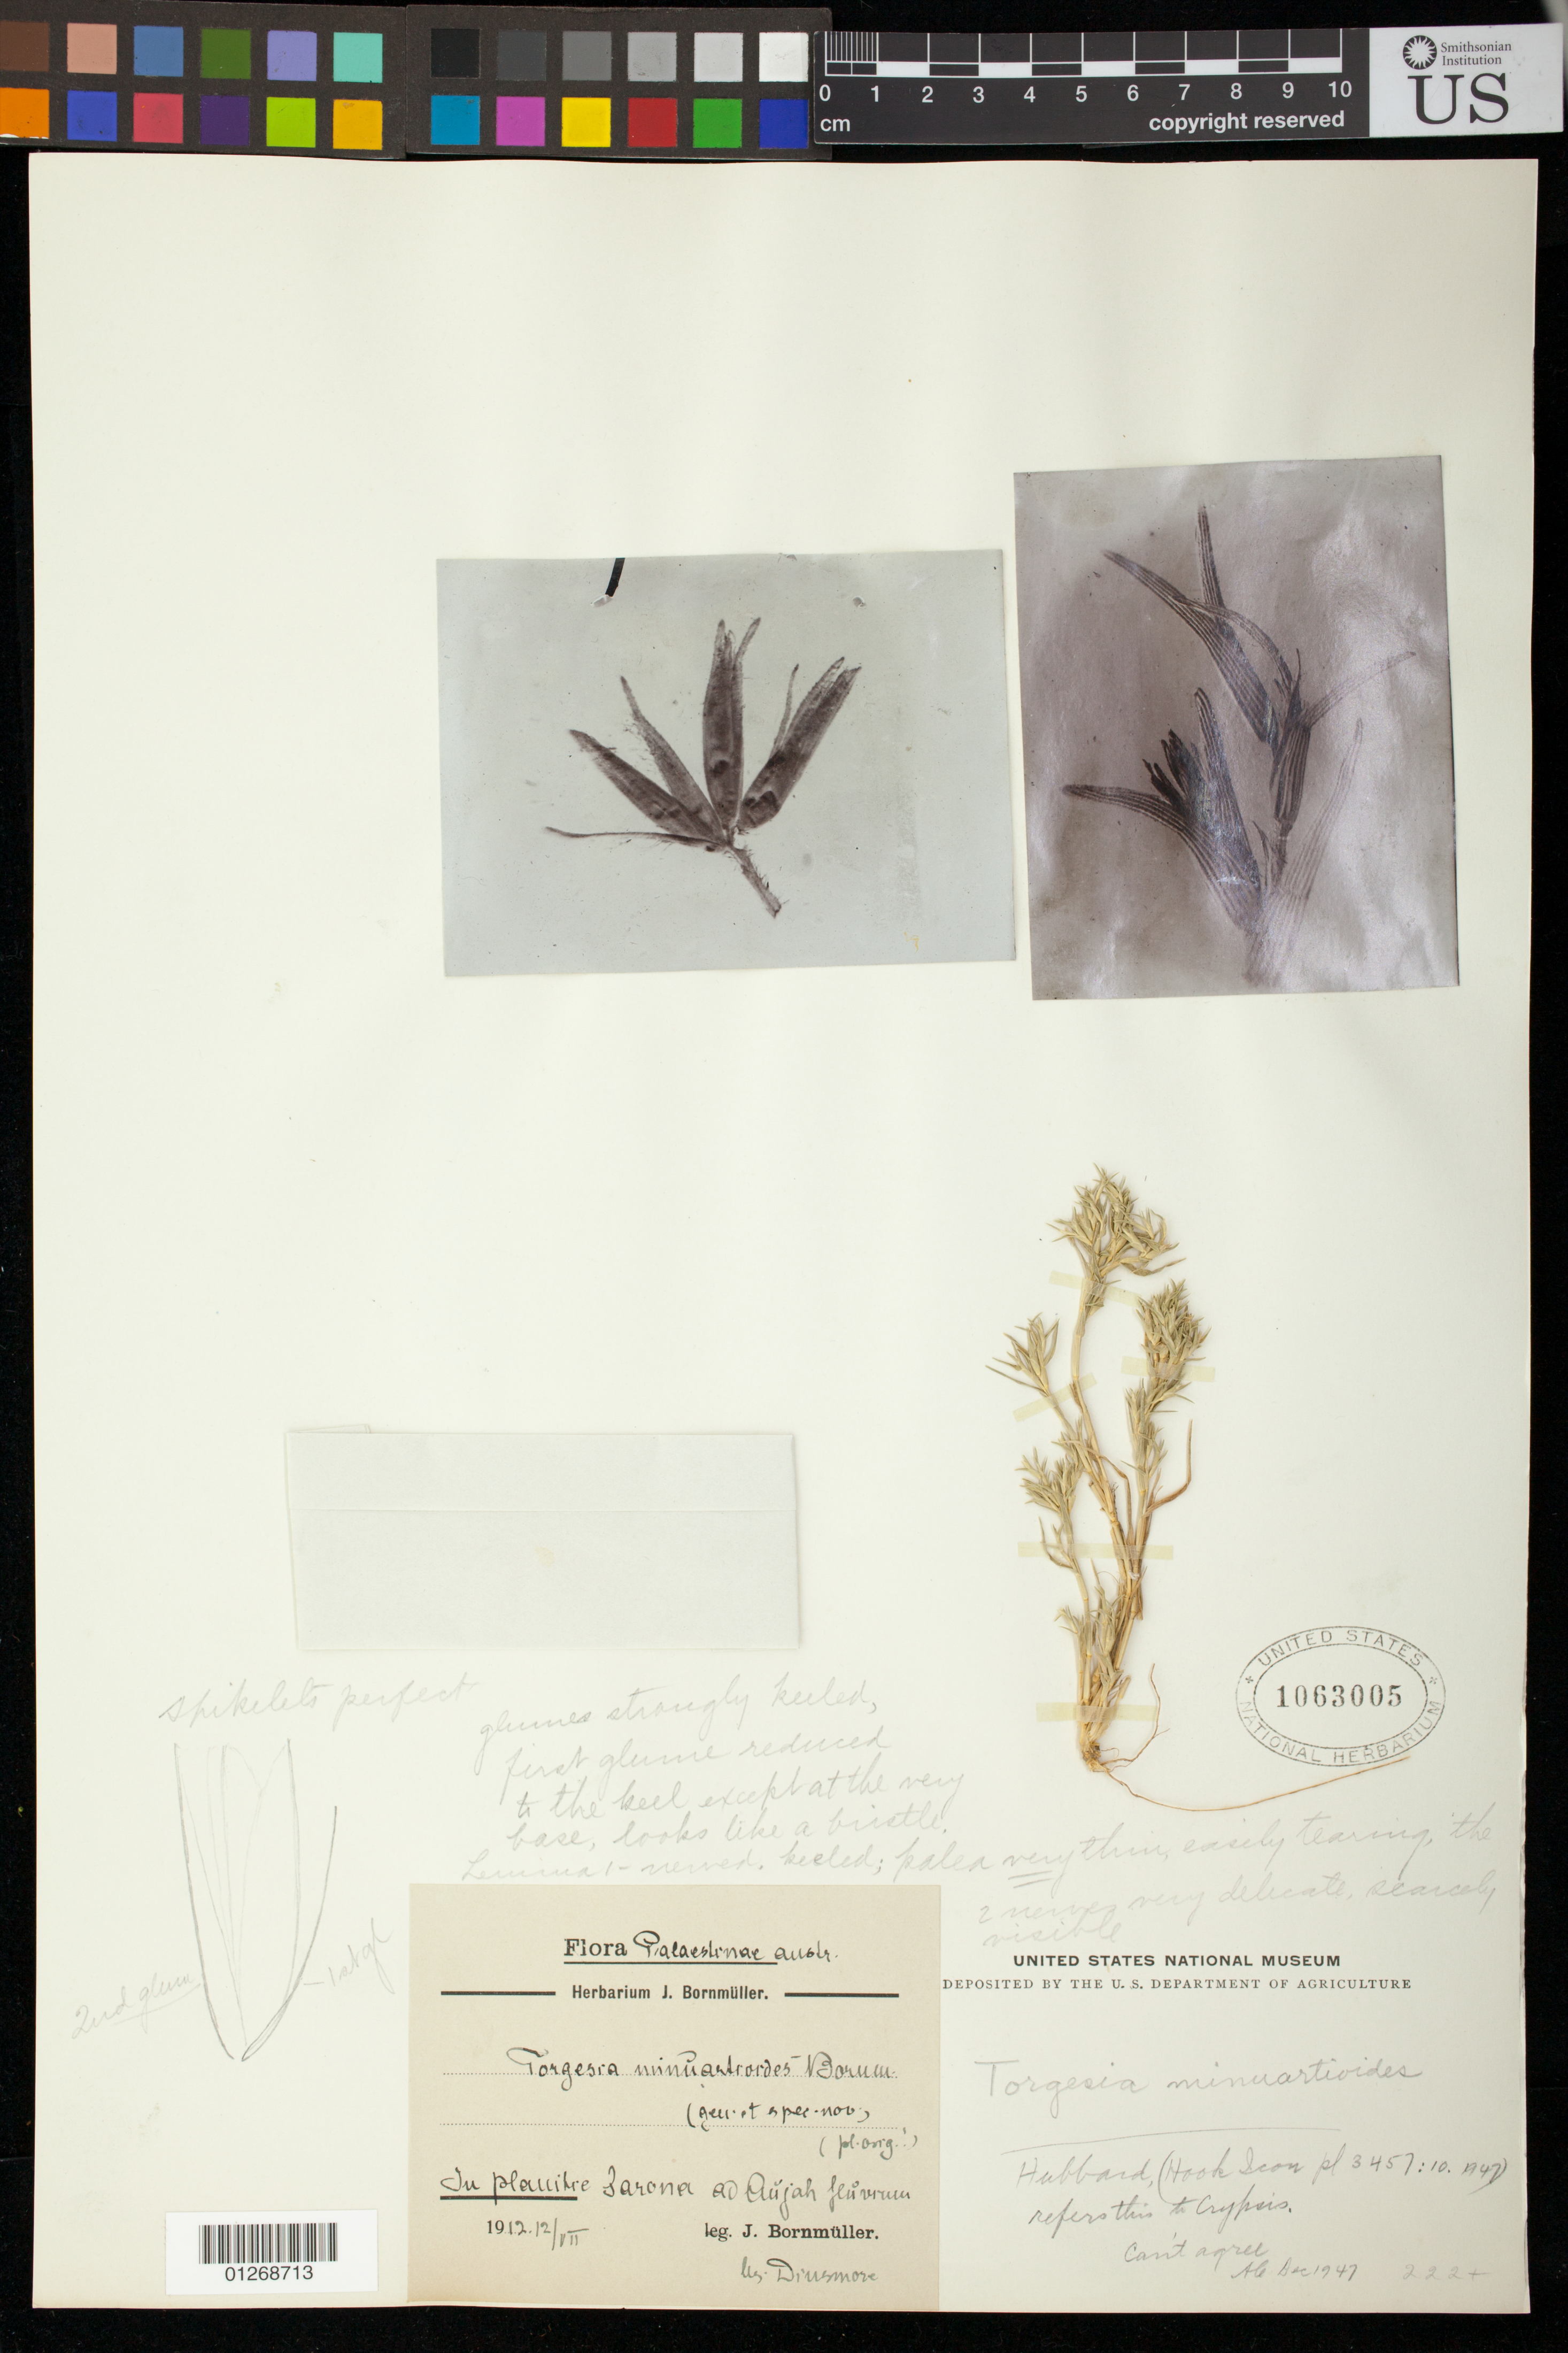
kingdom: Plantae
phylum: Tracheophyta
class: Liliopsida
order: Poales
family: Poaceae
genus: Torgesia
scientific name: Torgesia minuartioides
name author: Bornm.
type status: Type Collection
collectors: J. Dinsmore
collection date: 1912-07-12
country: Israel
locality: Plantae Palaestinae, Saronae. Sarona, Aujeh river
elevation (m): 15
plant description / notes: Collection un-numbered, but label data match Dinsmore B 1515, the type collection of Torgesia minuartioides Bornm.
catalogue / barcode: US 1063005